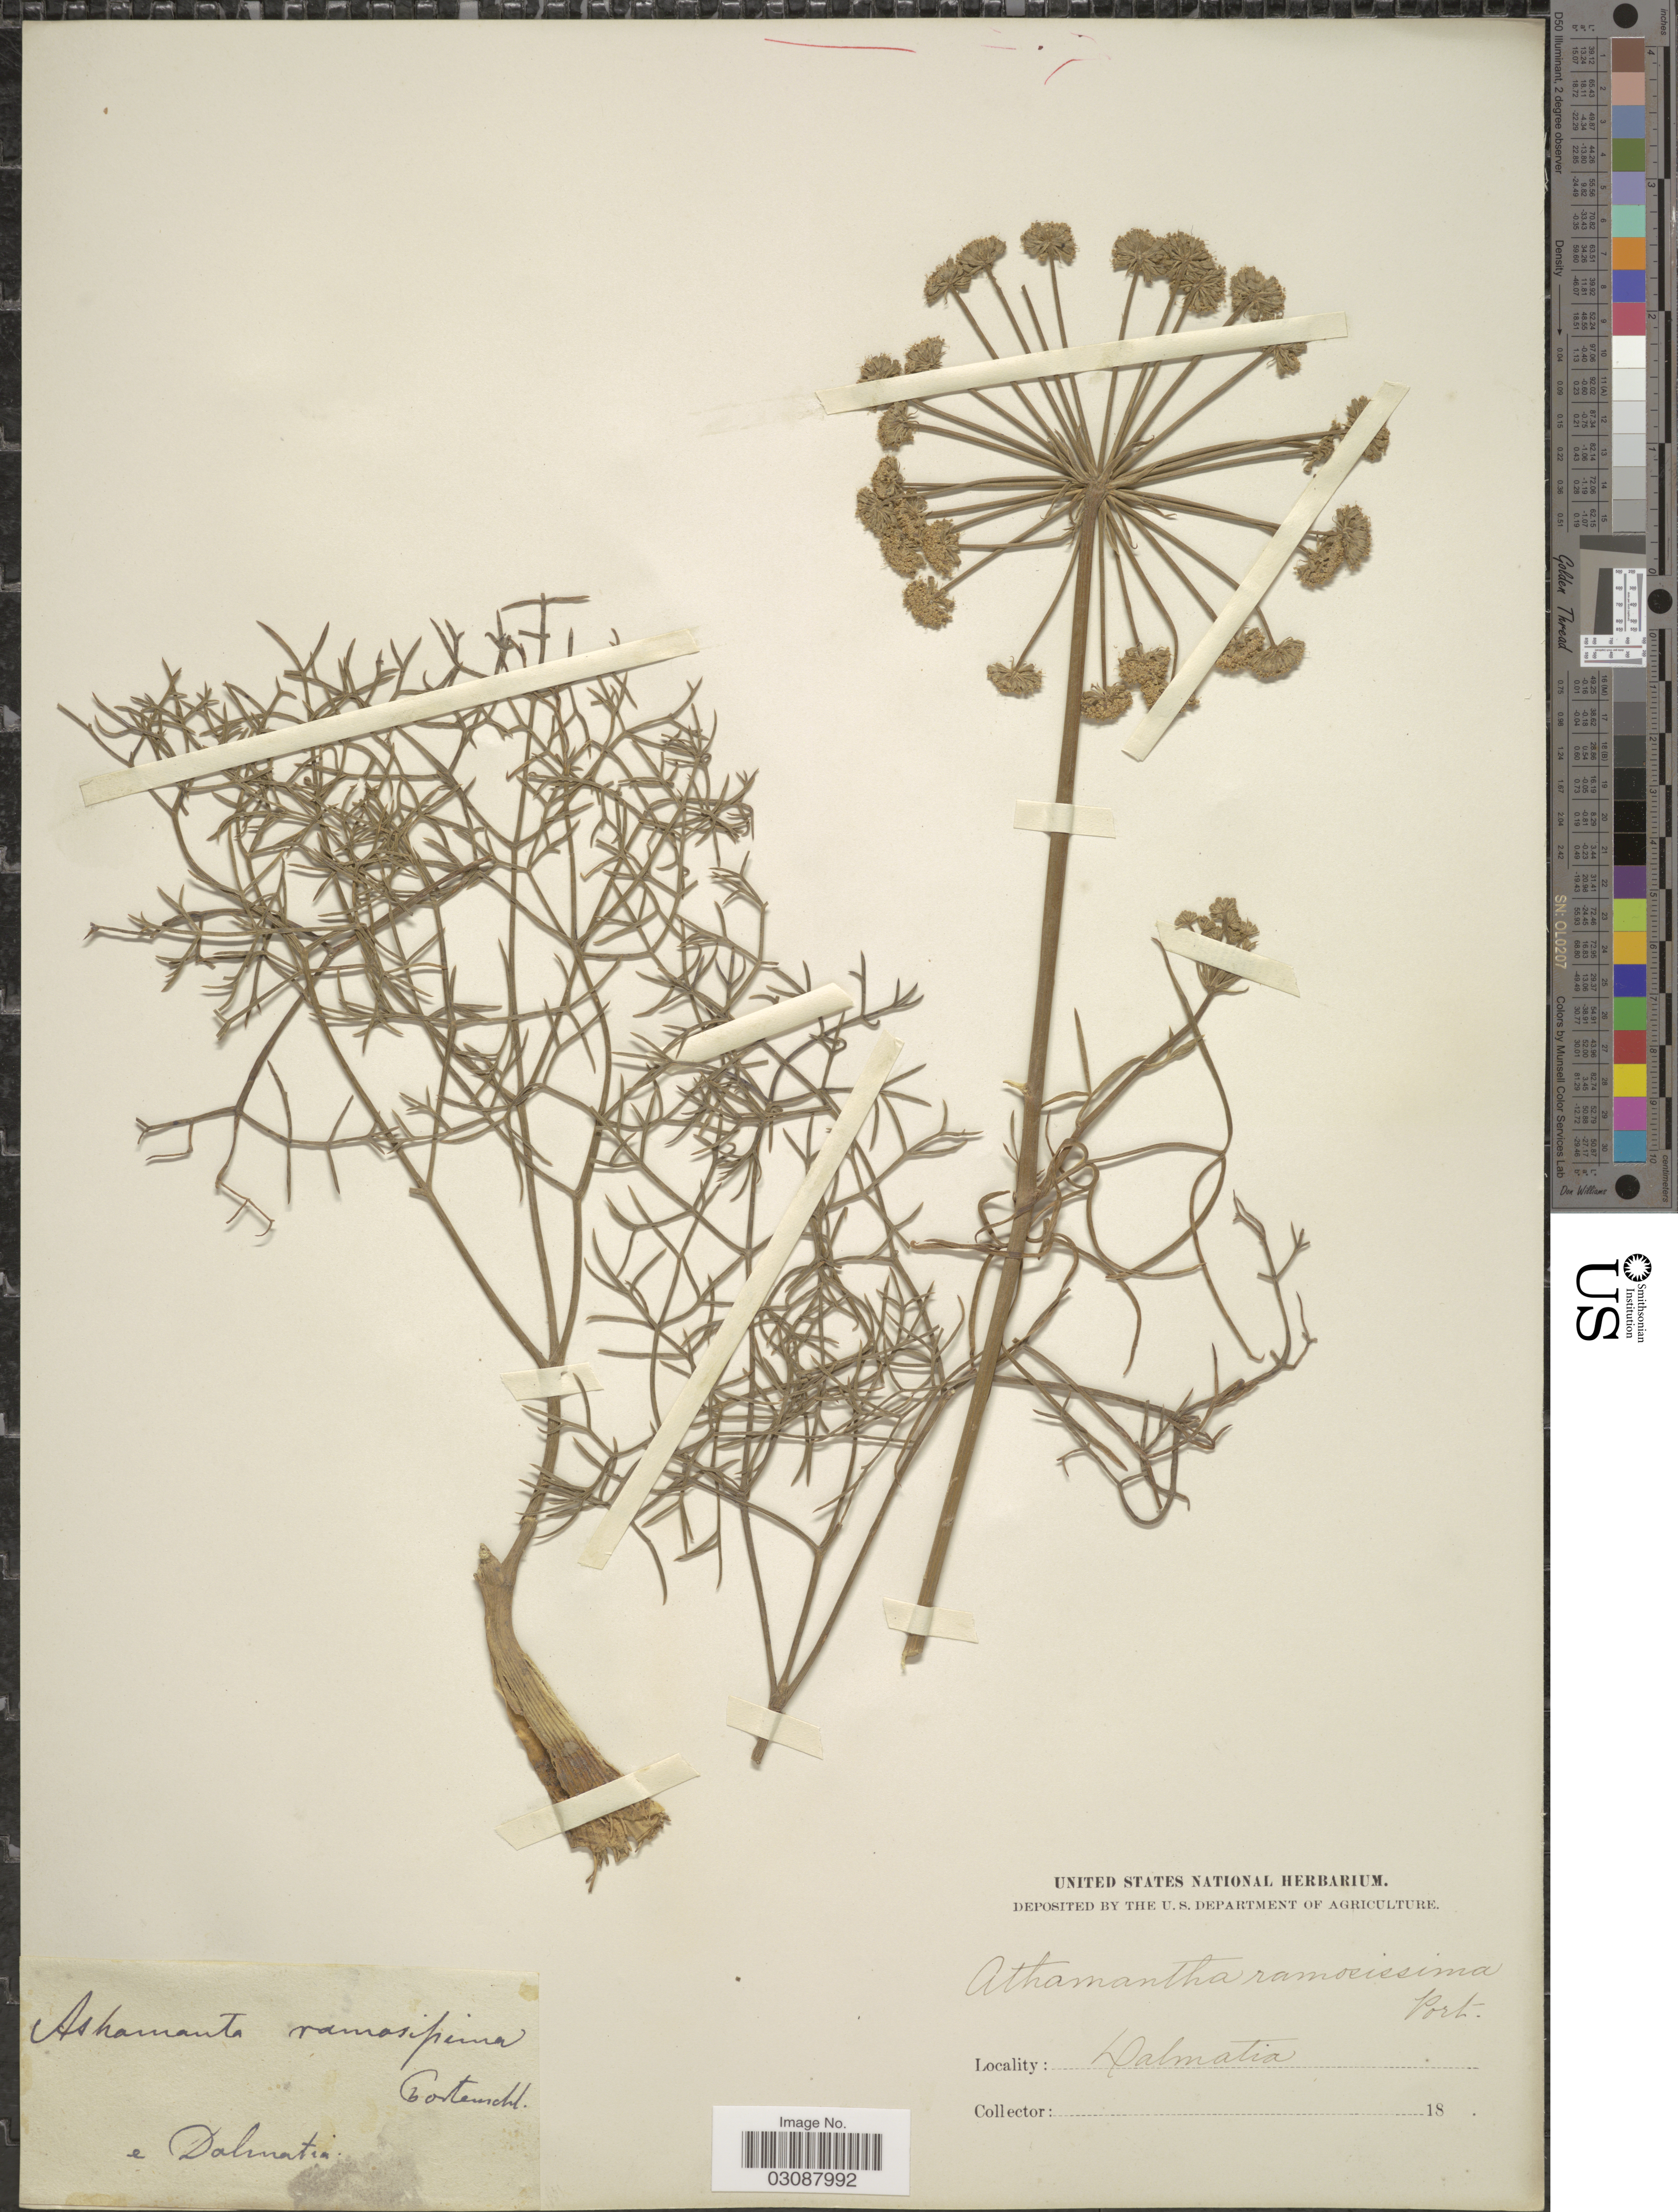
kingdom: Plantae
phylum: Tracheophyta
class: Magnoliopsida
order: Apiales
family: Apiaceae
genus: Athamanta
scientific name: Athamanta ramosissima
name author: Port.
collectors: ex herb. United States National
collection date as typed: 18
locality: Dalmatia.